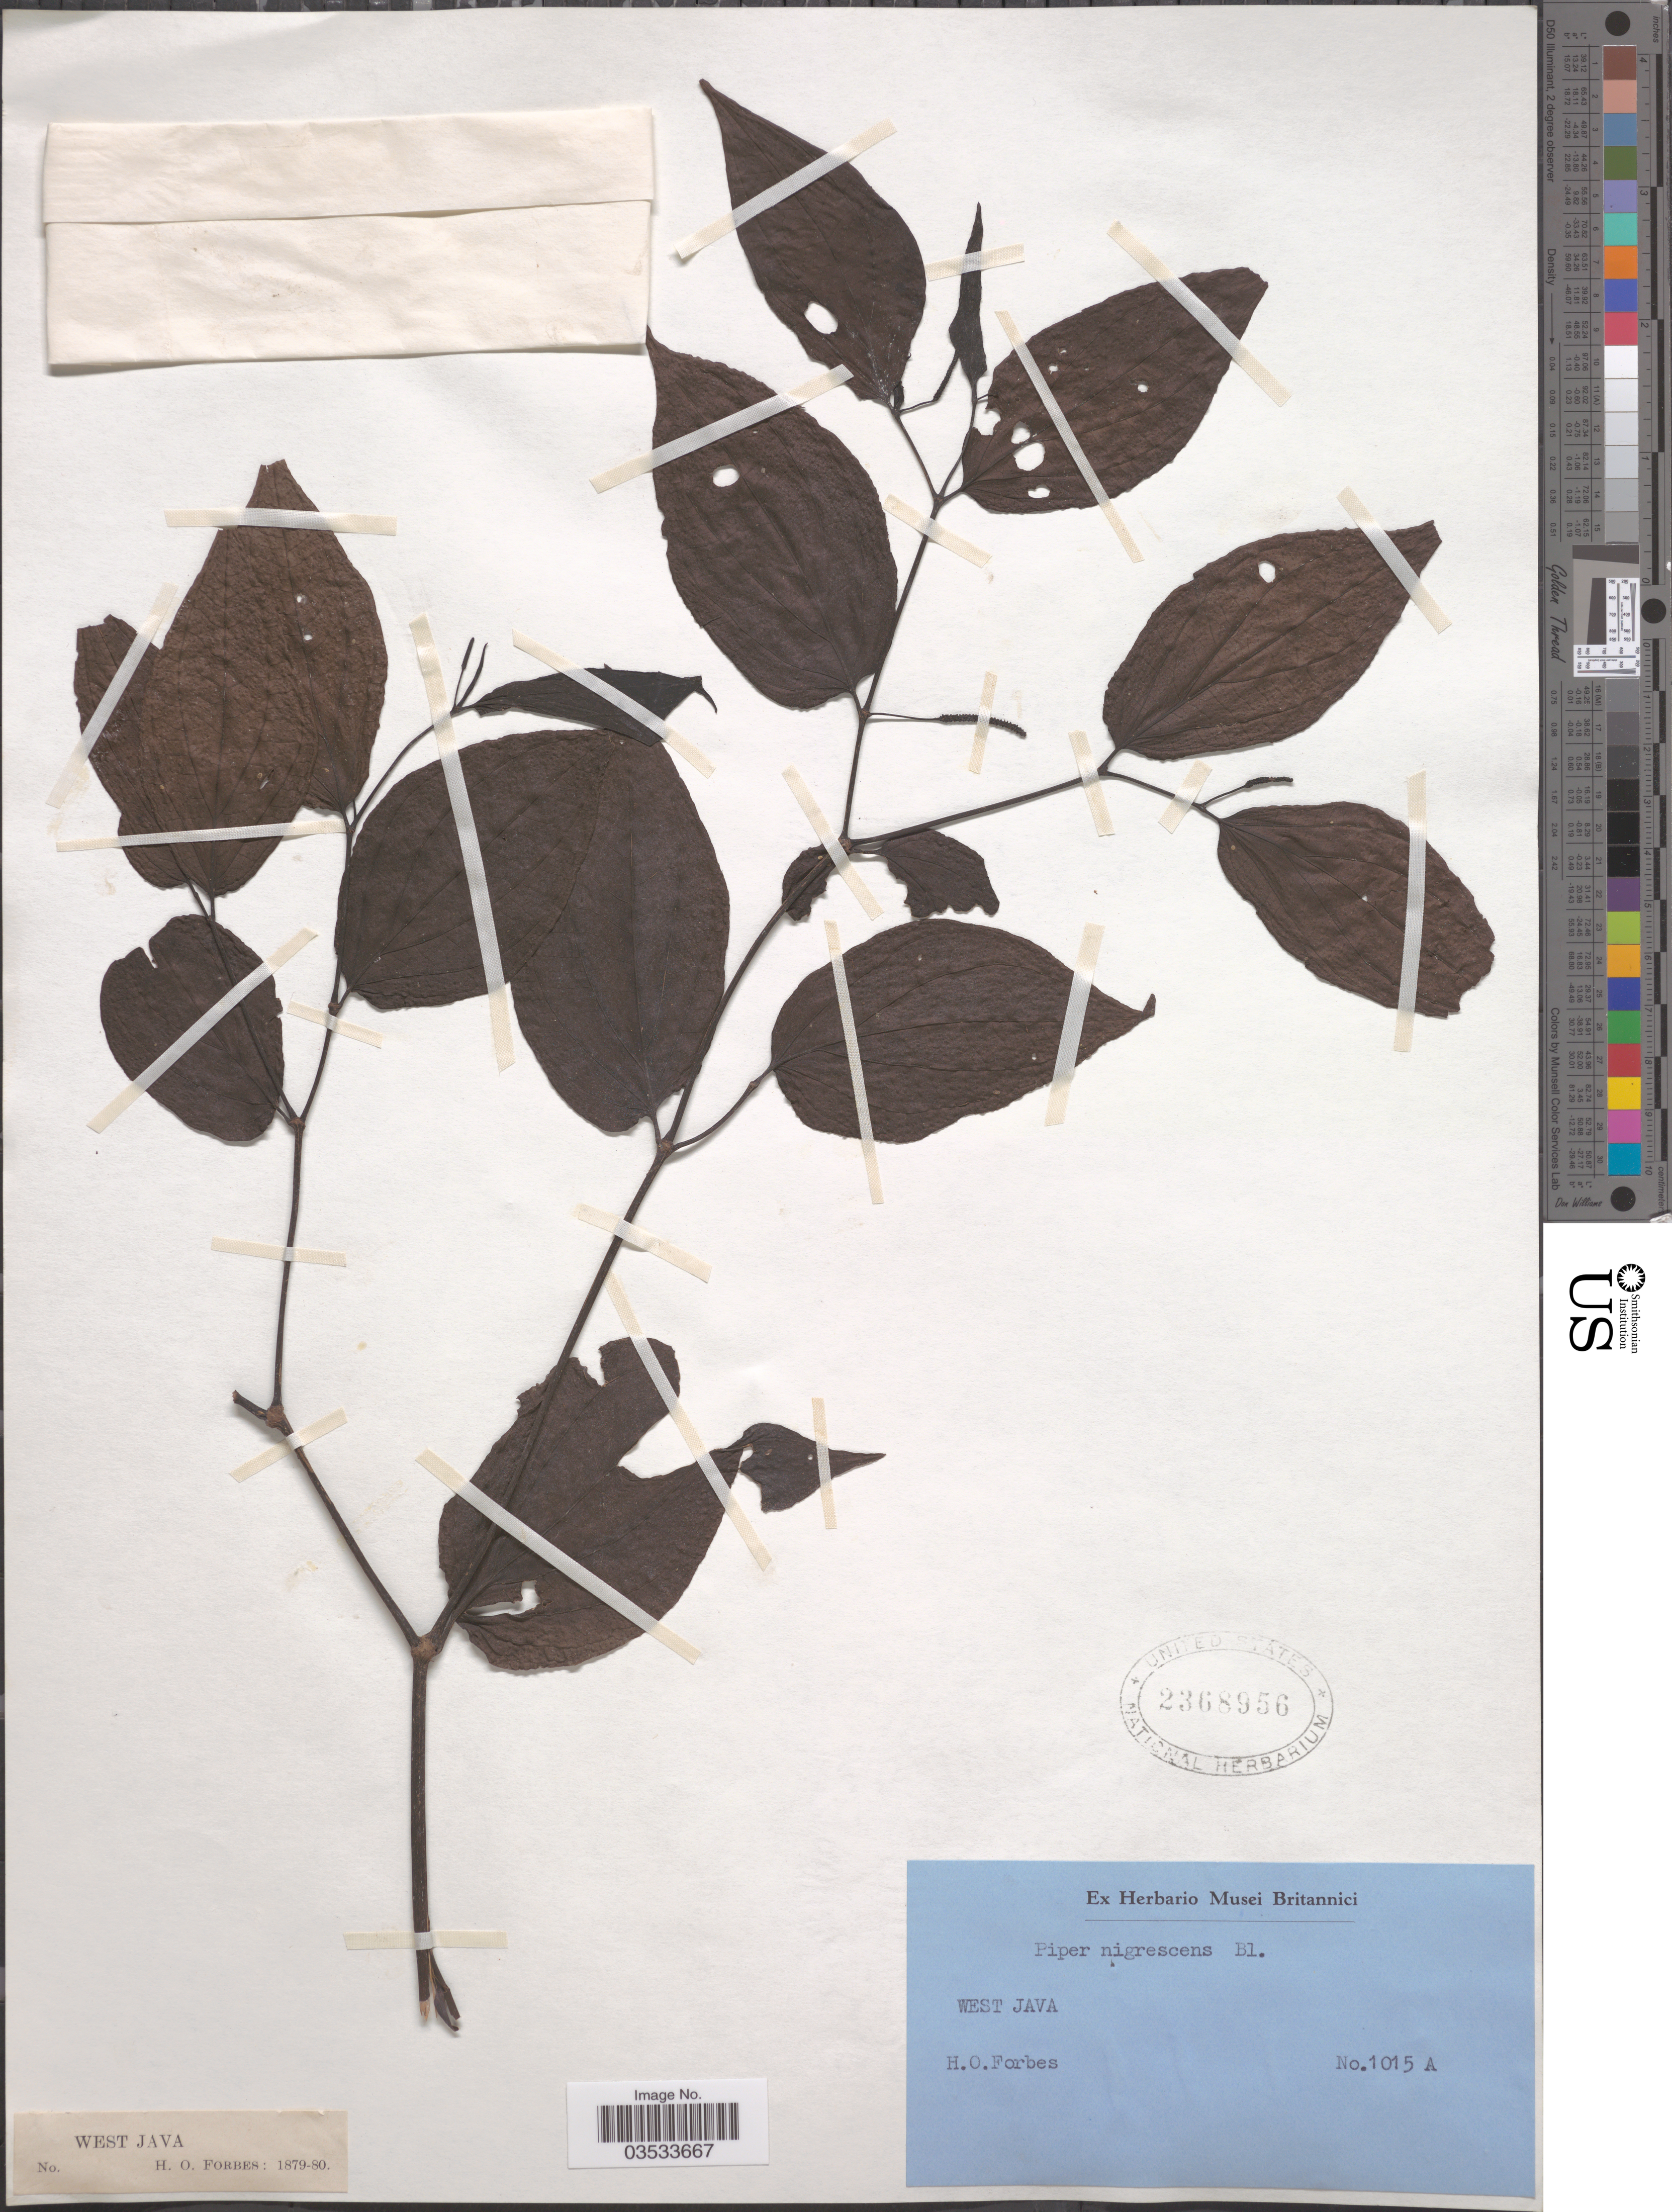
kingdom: Plantae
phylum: Tracheophyta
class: Magnoliopsida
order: Piperales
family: Piperaceae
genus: Piper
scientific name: Piper nigrescens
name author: Blume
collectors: H. O. Forbes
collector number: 1015A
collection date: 1879/1880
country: Indonesia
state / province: Java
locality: West Java.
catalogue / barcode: US 2368956